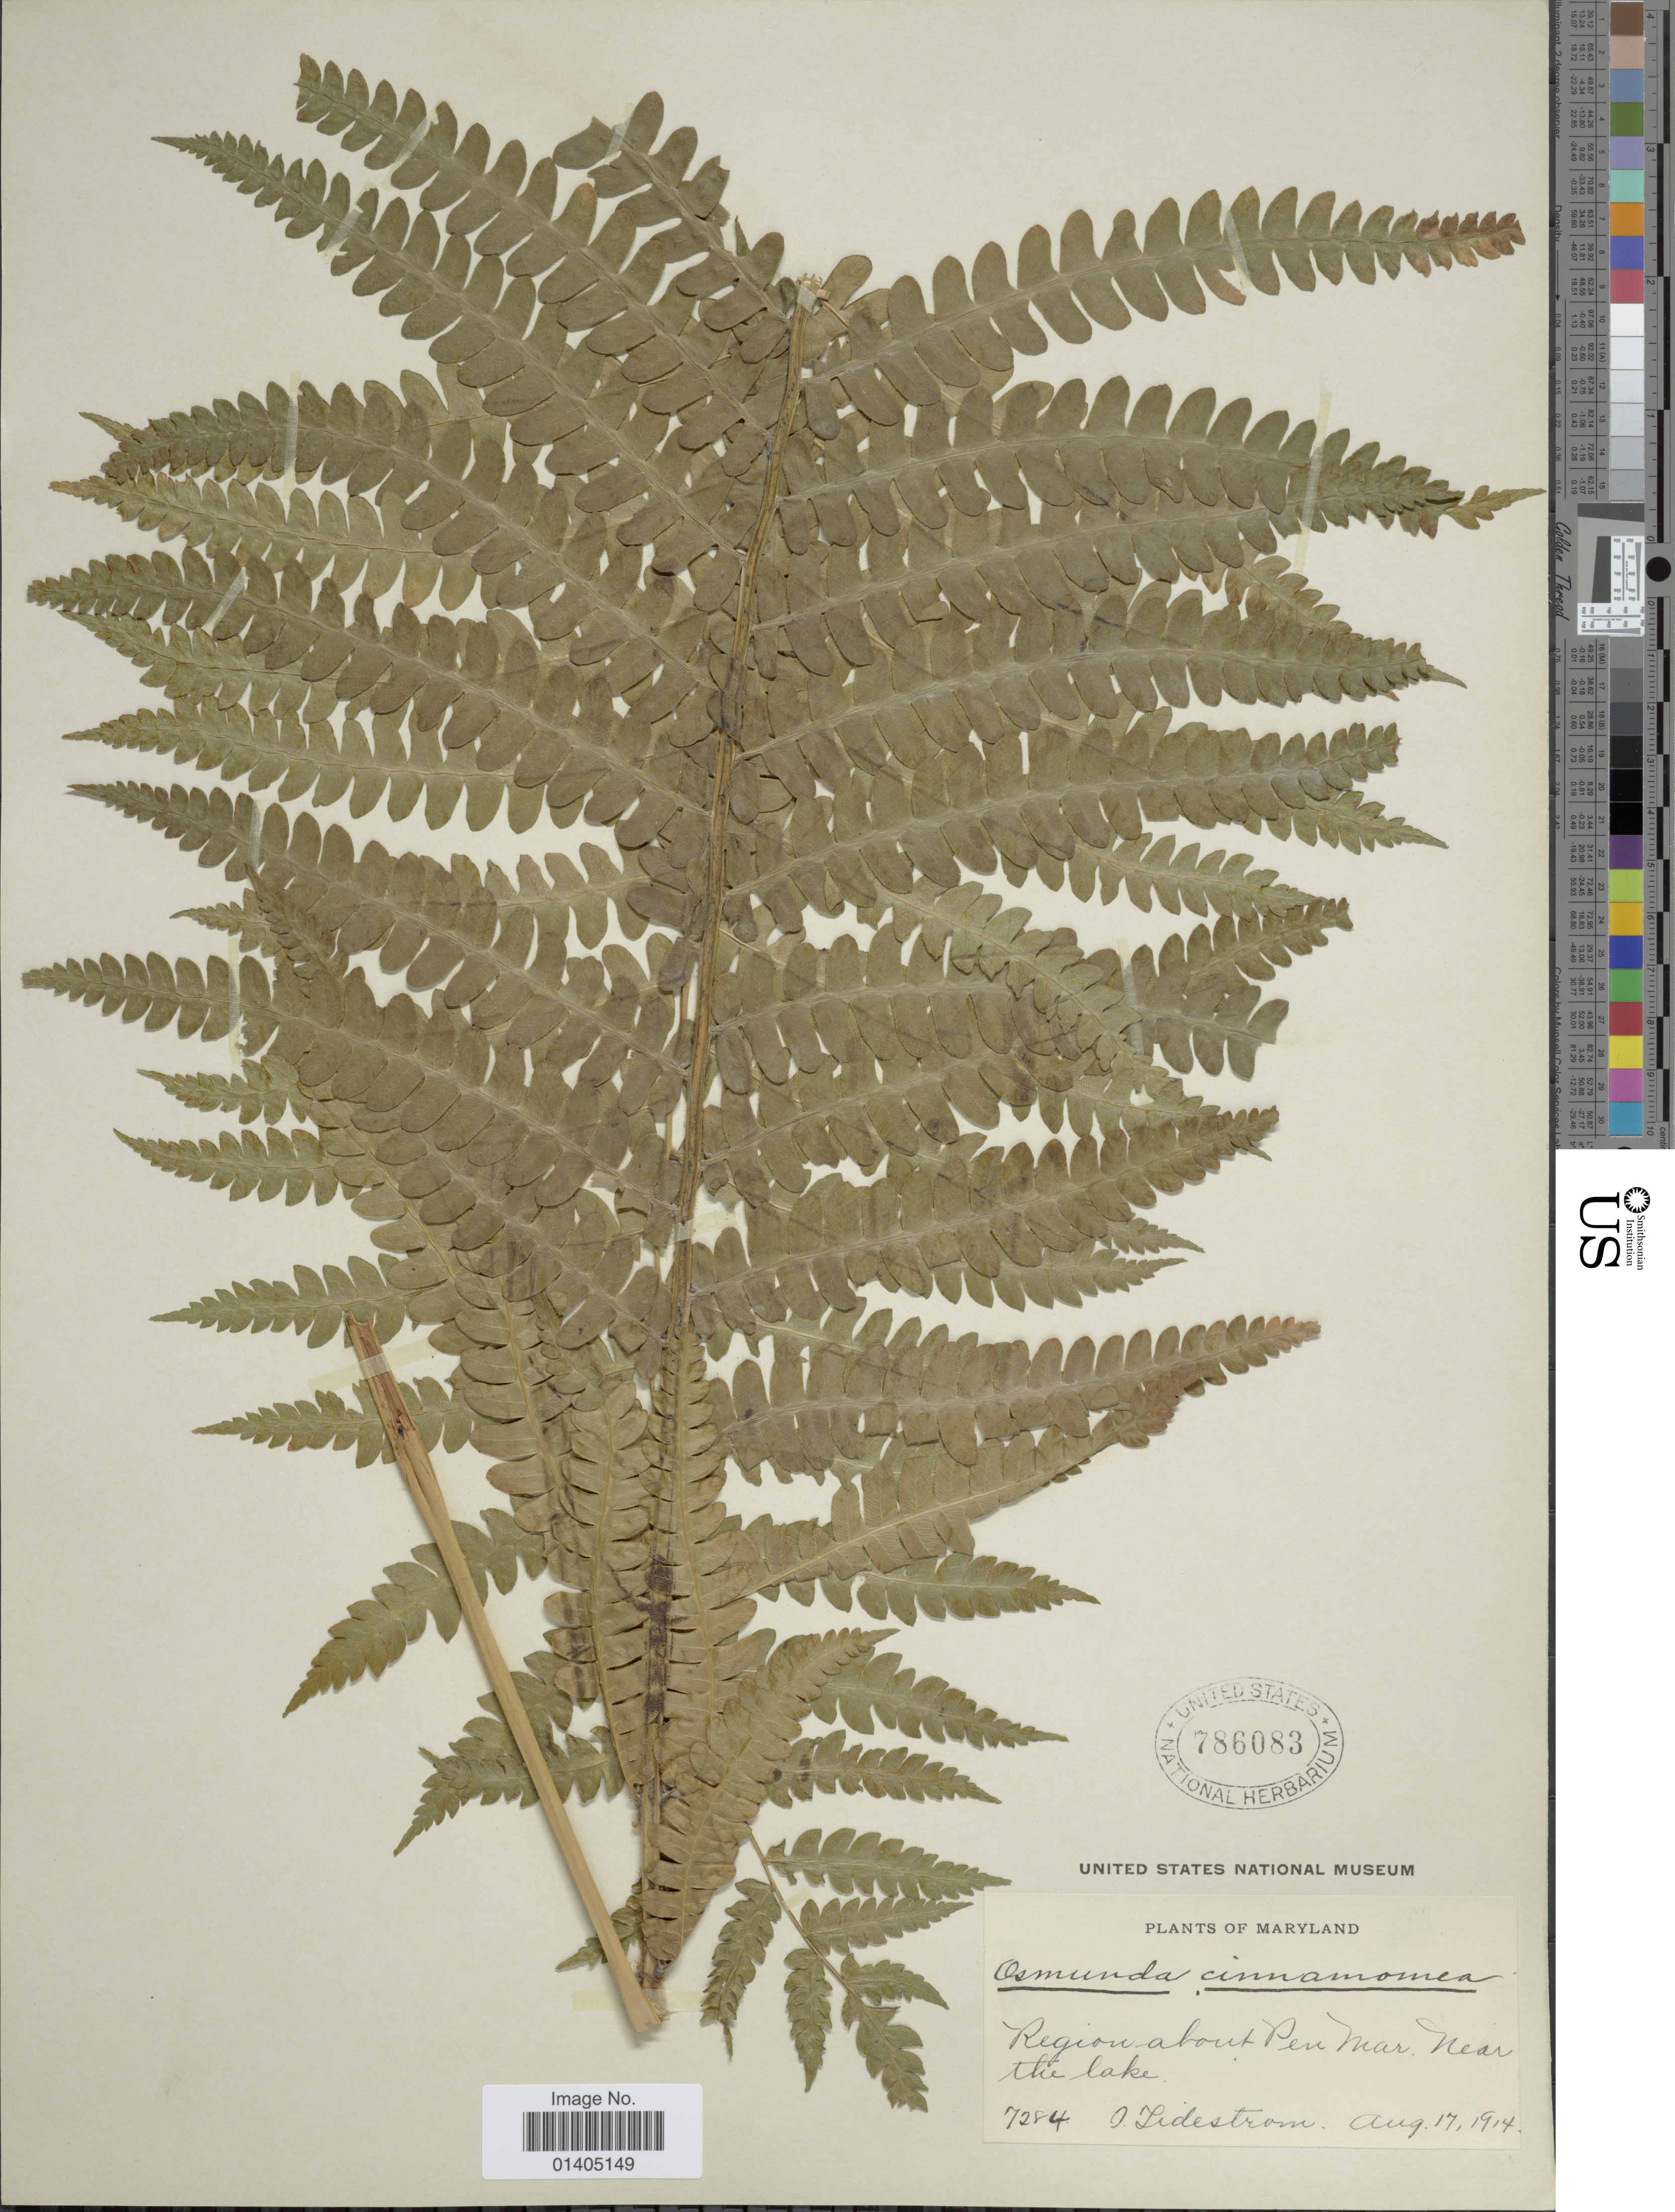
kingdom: Plantae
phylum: Tracheophyta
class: Polypodiopsida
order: Osmundales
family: Osmundaceae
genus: Osmundastrum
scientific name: Osmundastrum cinnamomeum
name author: (L.) C. Presl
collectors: I. F. Tidestrom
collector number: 7284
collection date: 1914-08-17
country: United States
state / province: Maryland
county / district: Washington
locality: Region about Pen Mar. Near the lake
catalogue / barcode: US 786083